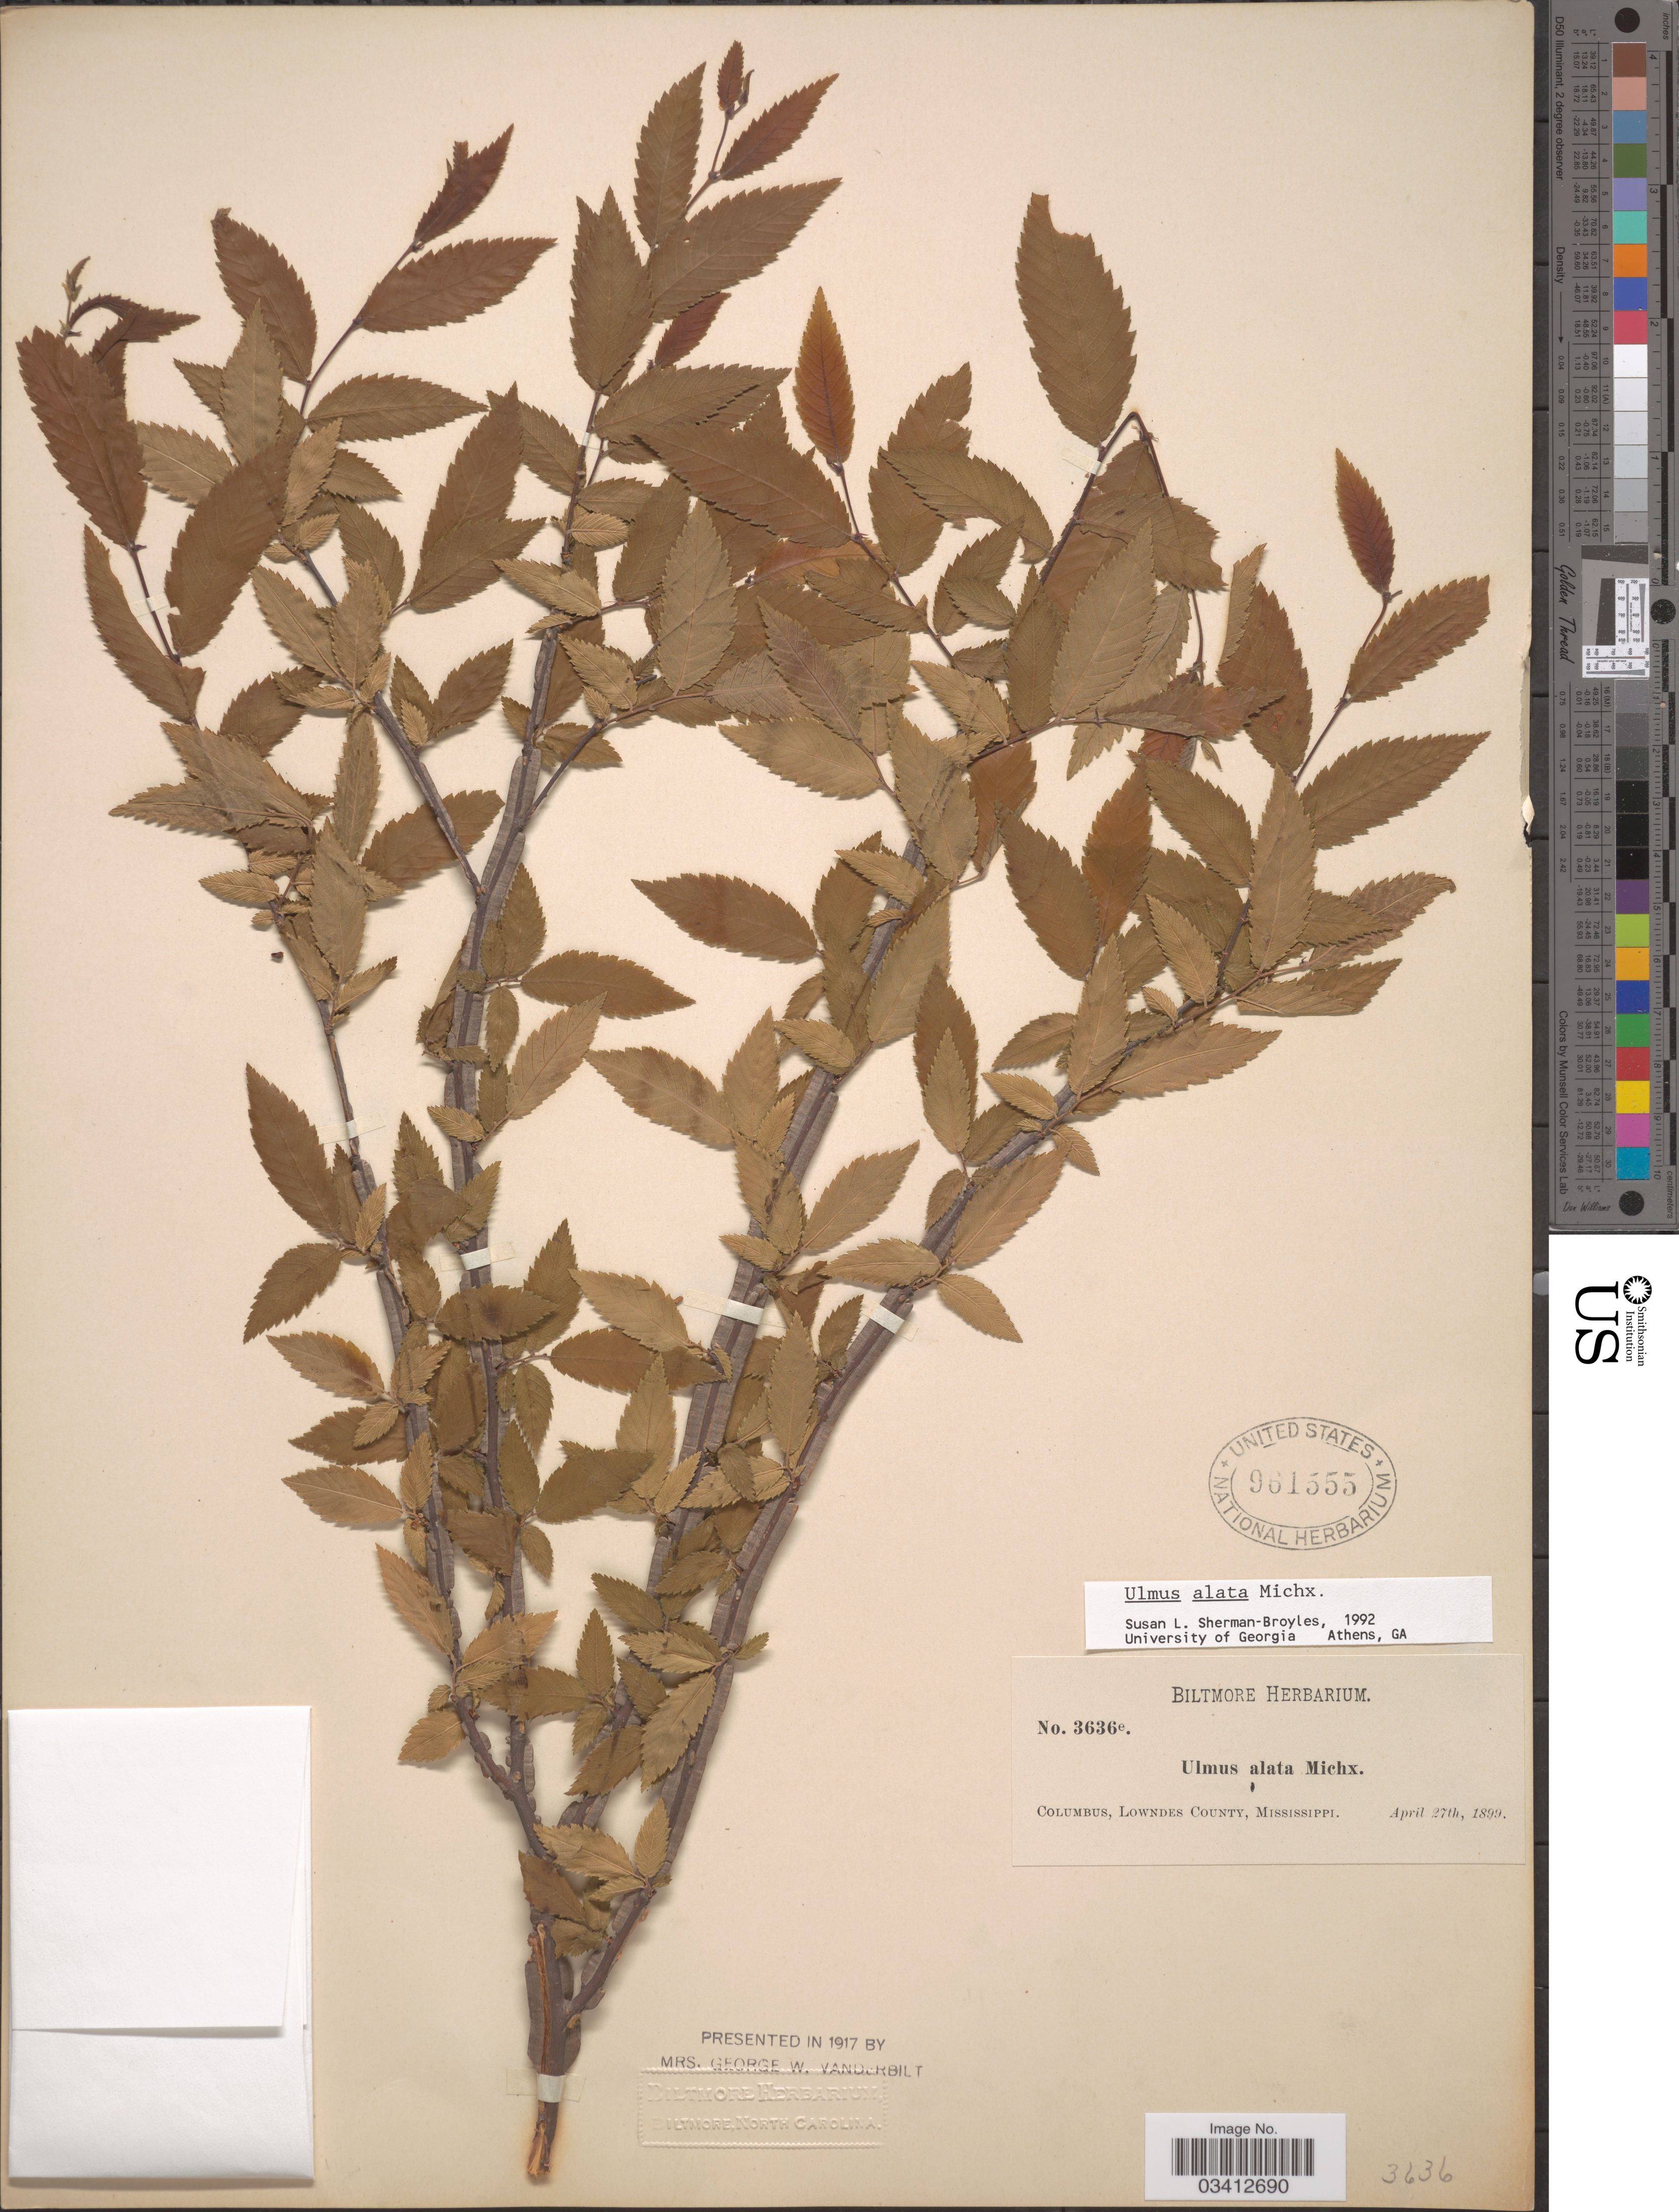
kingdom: Plantae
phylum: Tracheophyta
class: Magnoliopsida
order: Rosales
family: Ulmaceae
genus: Ulmus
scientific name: Ulmus alata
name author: Michx.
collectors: ex herb. Biltmore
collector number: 3636e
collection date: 1899-04-27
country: United States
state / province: Mississippi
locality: Columbus, Lowndes County.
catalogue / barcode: US 961555